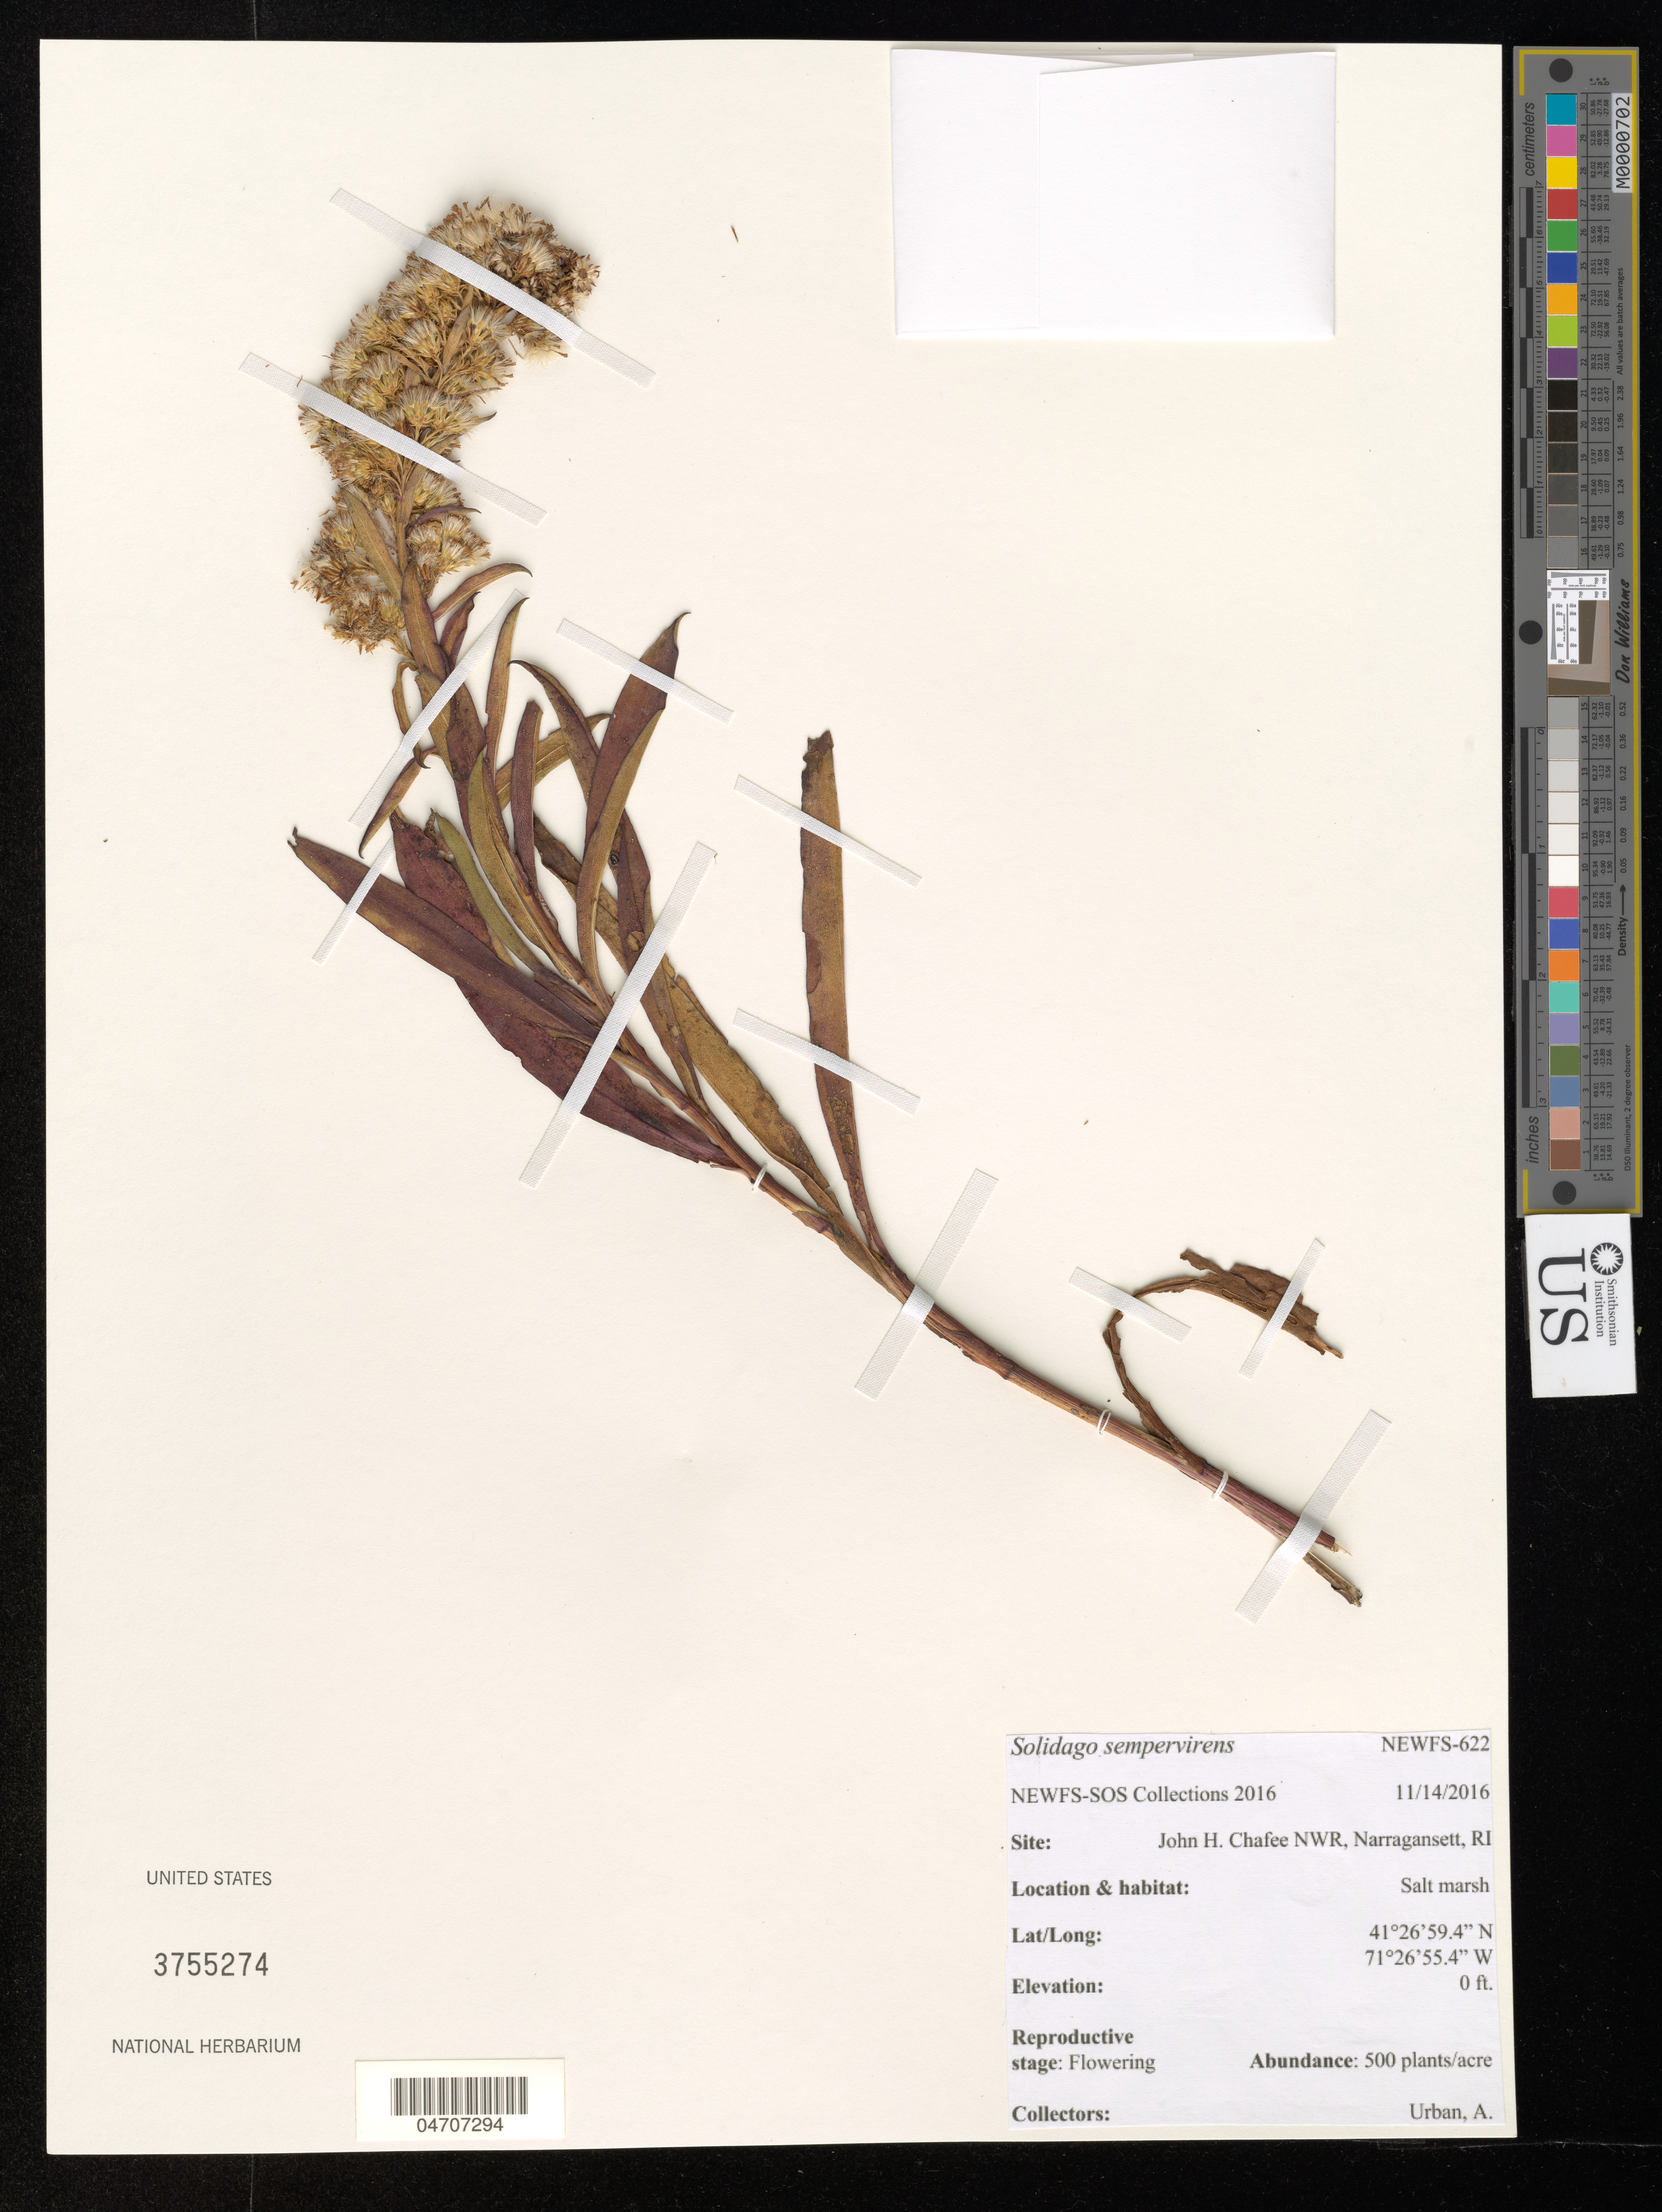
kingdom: Plantae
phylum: Tracheophyta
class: Magnoliopsida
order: Asterales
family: Asteraceae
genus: Solidago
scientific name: Solidago sempervirens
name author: L.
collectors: A. Urban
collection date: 2016-11-14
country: United States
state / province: Rhode Island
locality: Site: John H. Chafee NWR, Narragansett, RI.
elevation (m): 0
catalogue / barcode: US 3755274